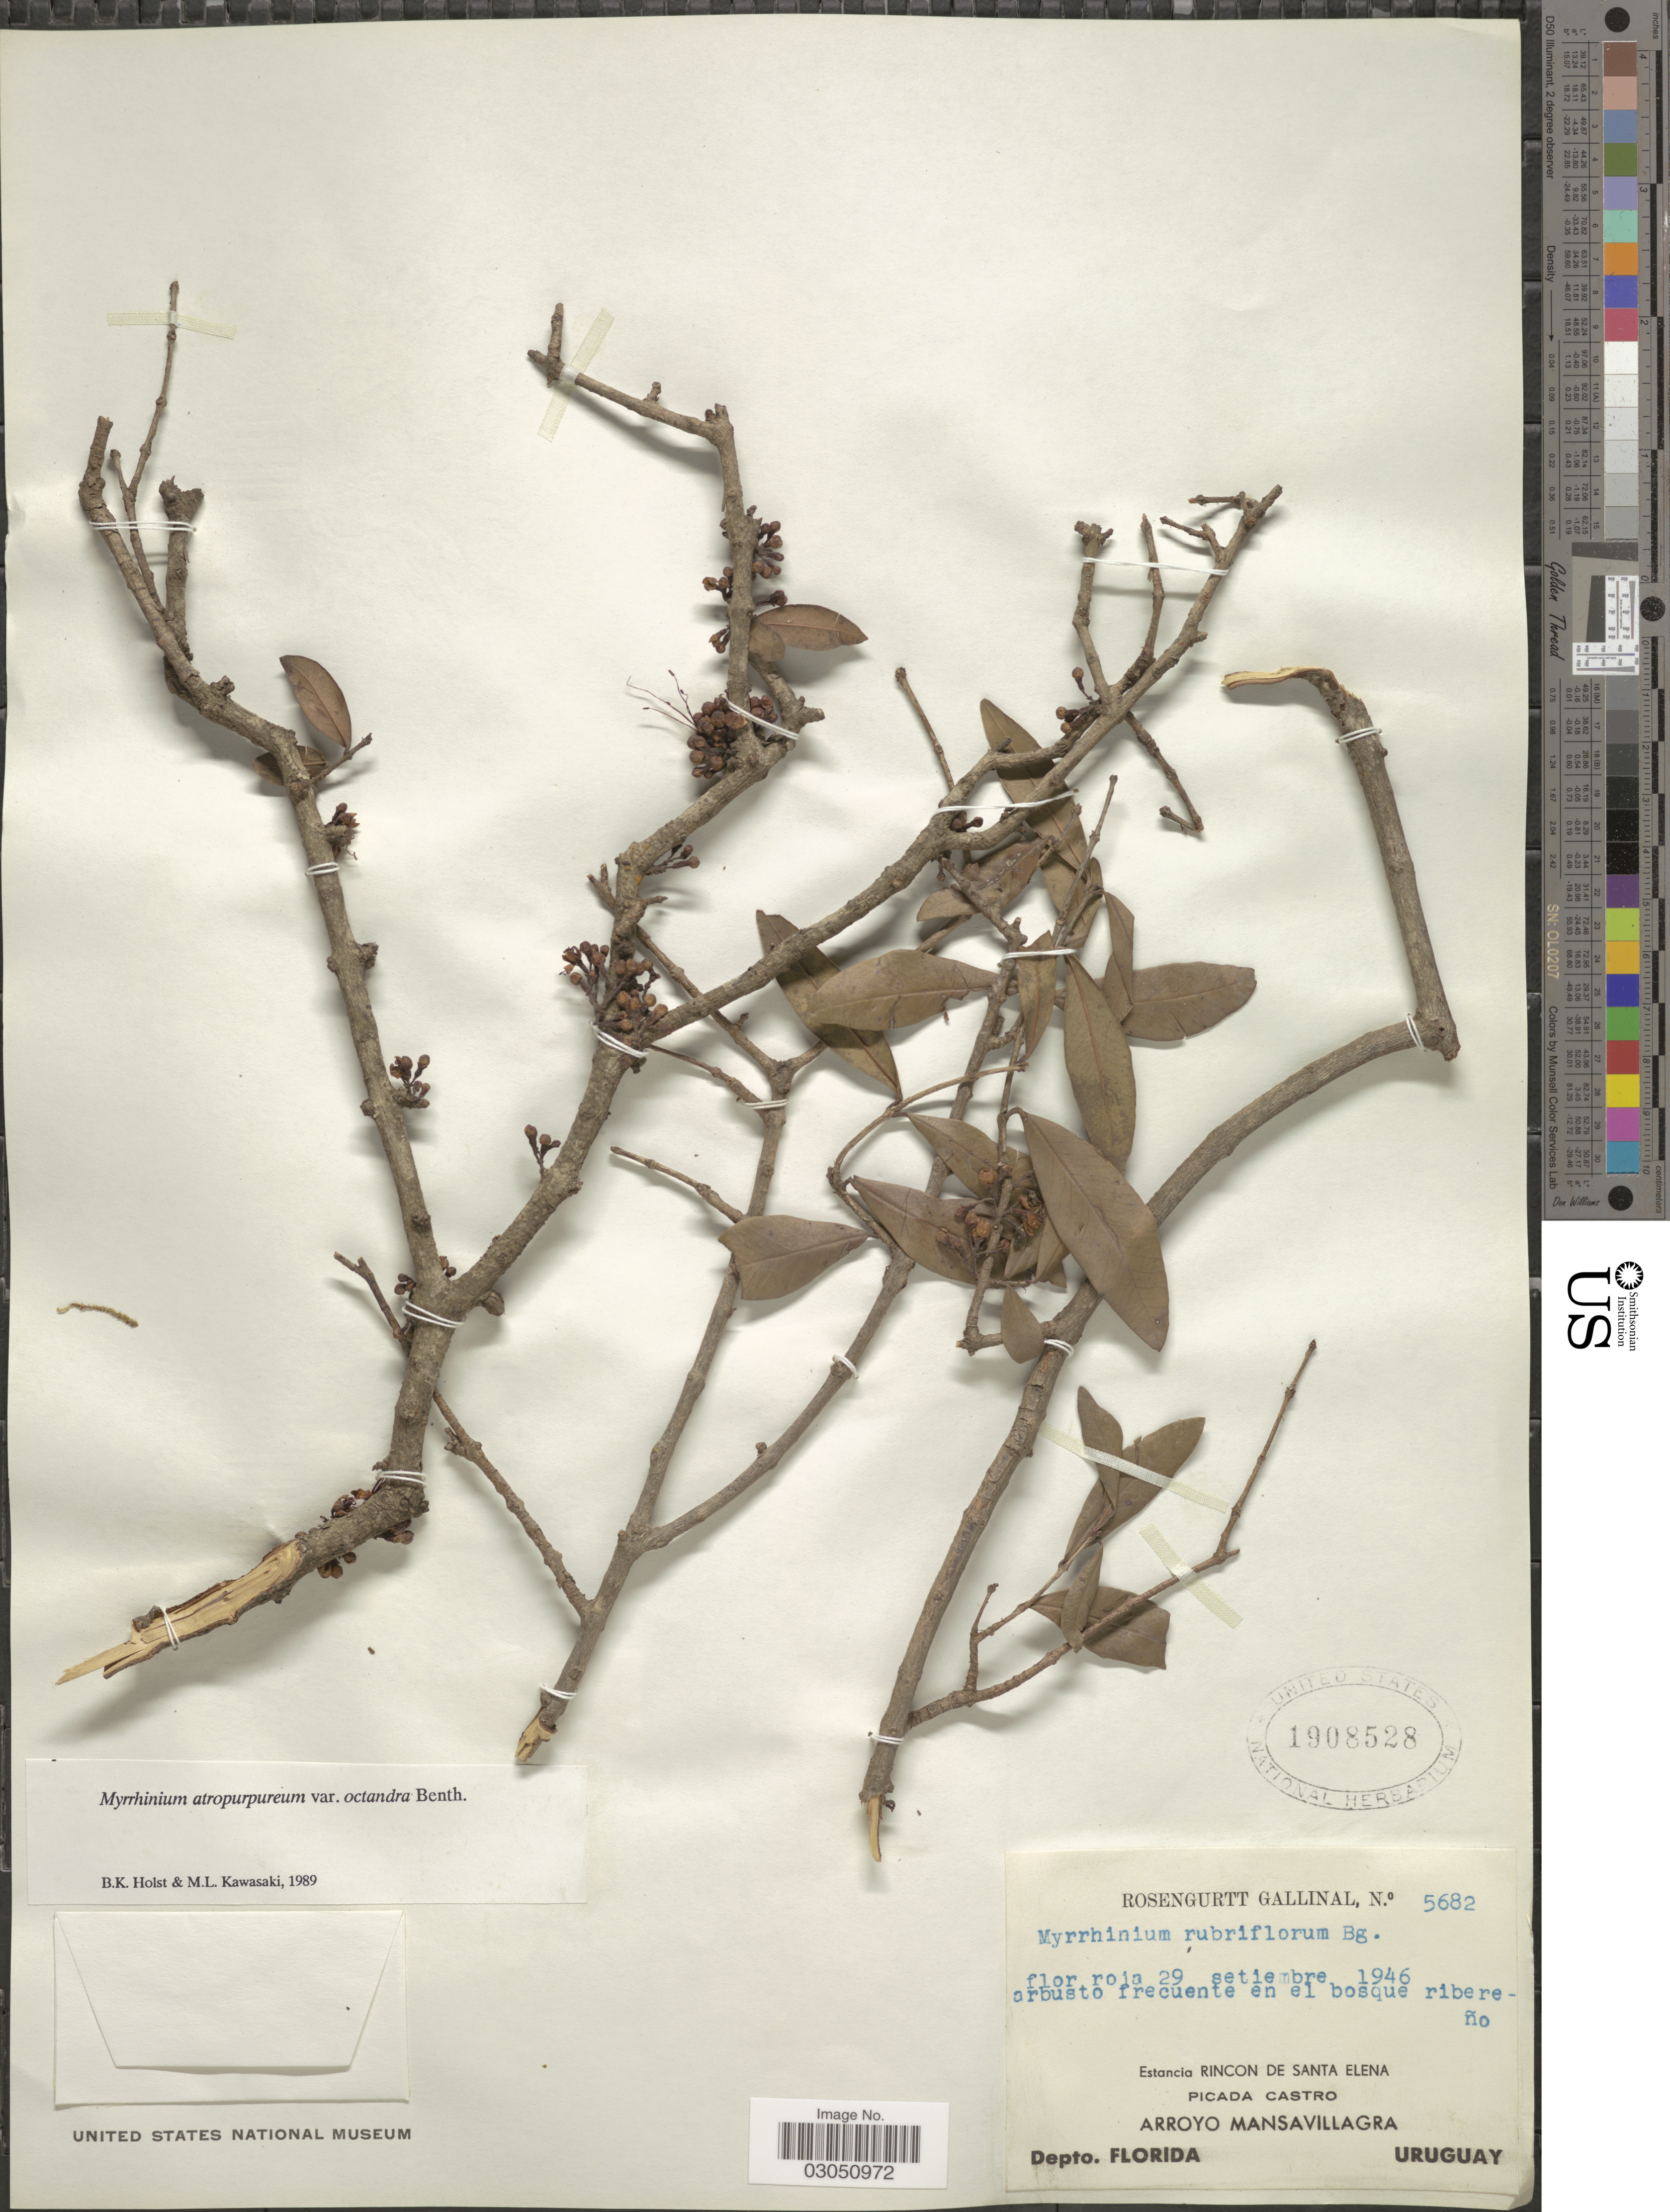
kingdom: Plantae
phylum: Tracheophyta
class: Magnoliopsida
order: Myrtales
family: Myrtaceae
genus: Myrrhinium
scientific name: Myrrhinium atropurpureum var. octandrum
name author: Benth.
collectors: Rosengurtt & -. Gallinal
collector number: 5682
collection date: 1946-09-29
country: Uruguay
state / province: Florida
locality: Estancia Rincon de Santa Elena. Picada Castro. Arroyo Mansavillagra. Depto. Florida.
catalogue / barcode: US 1908528